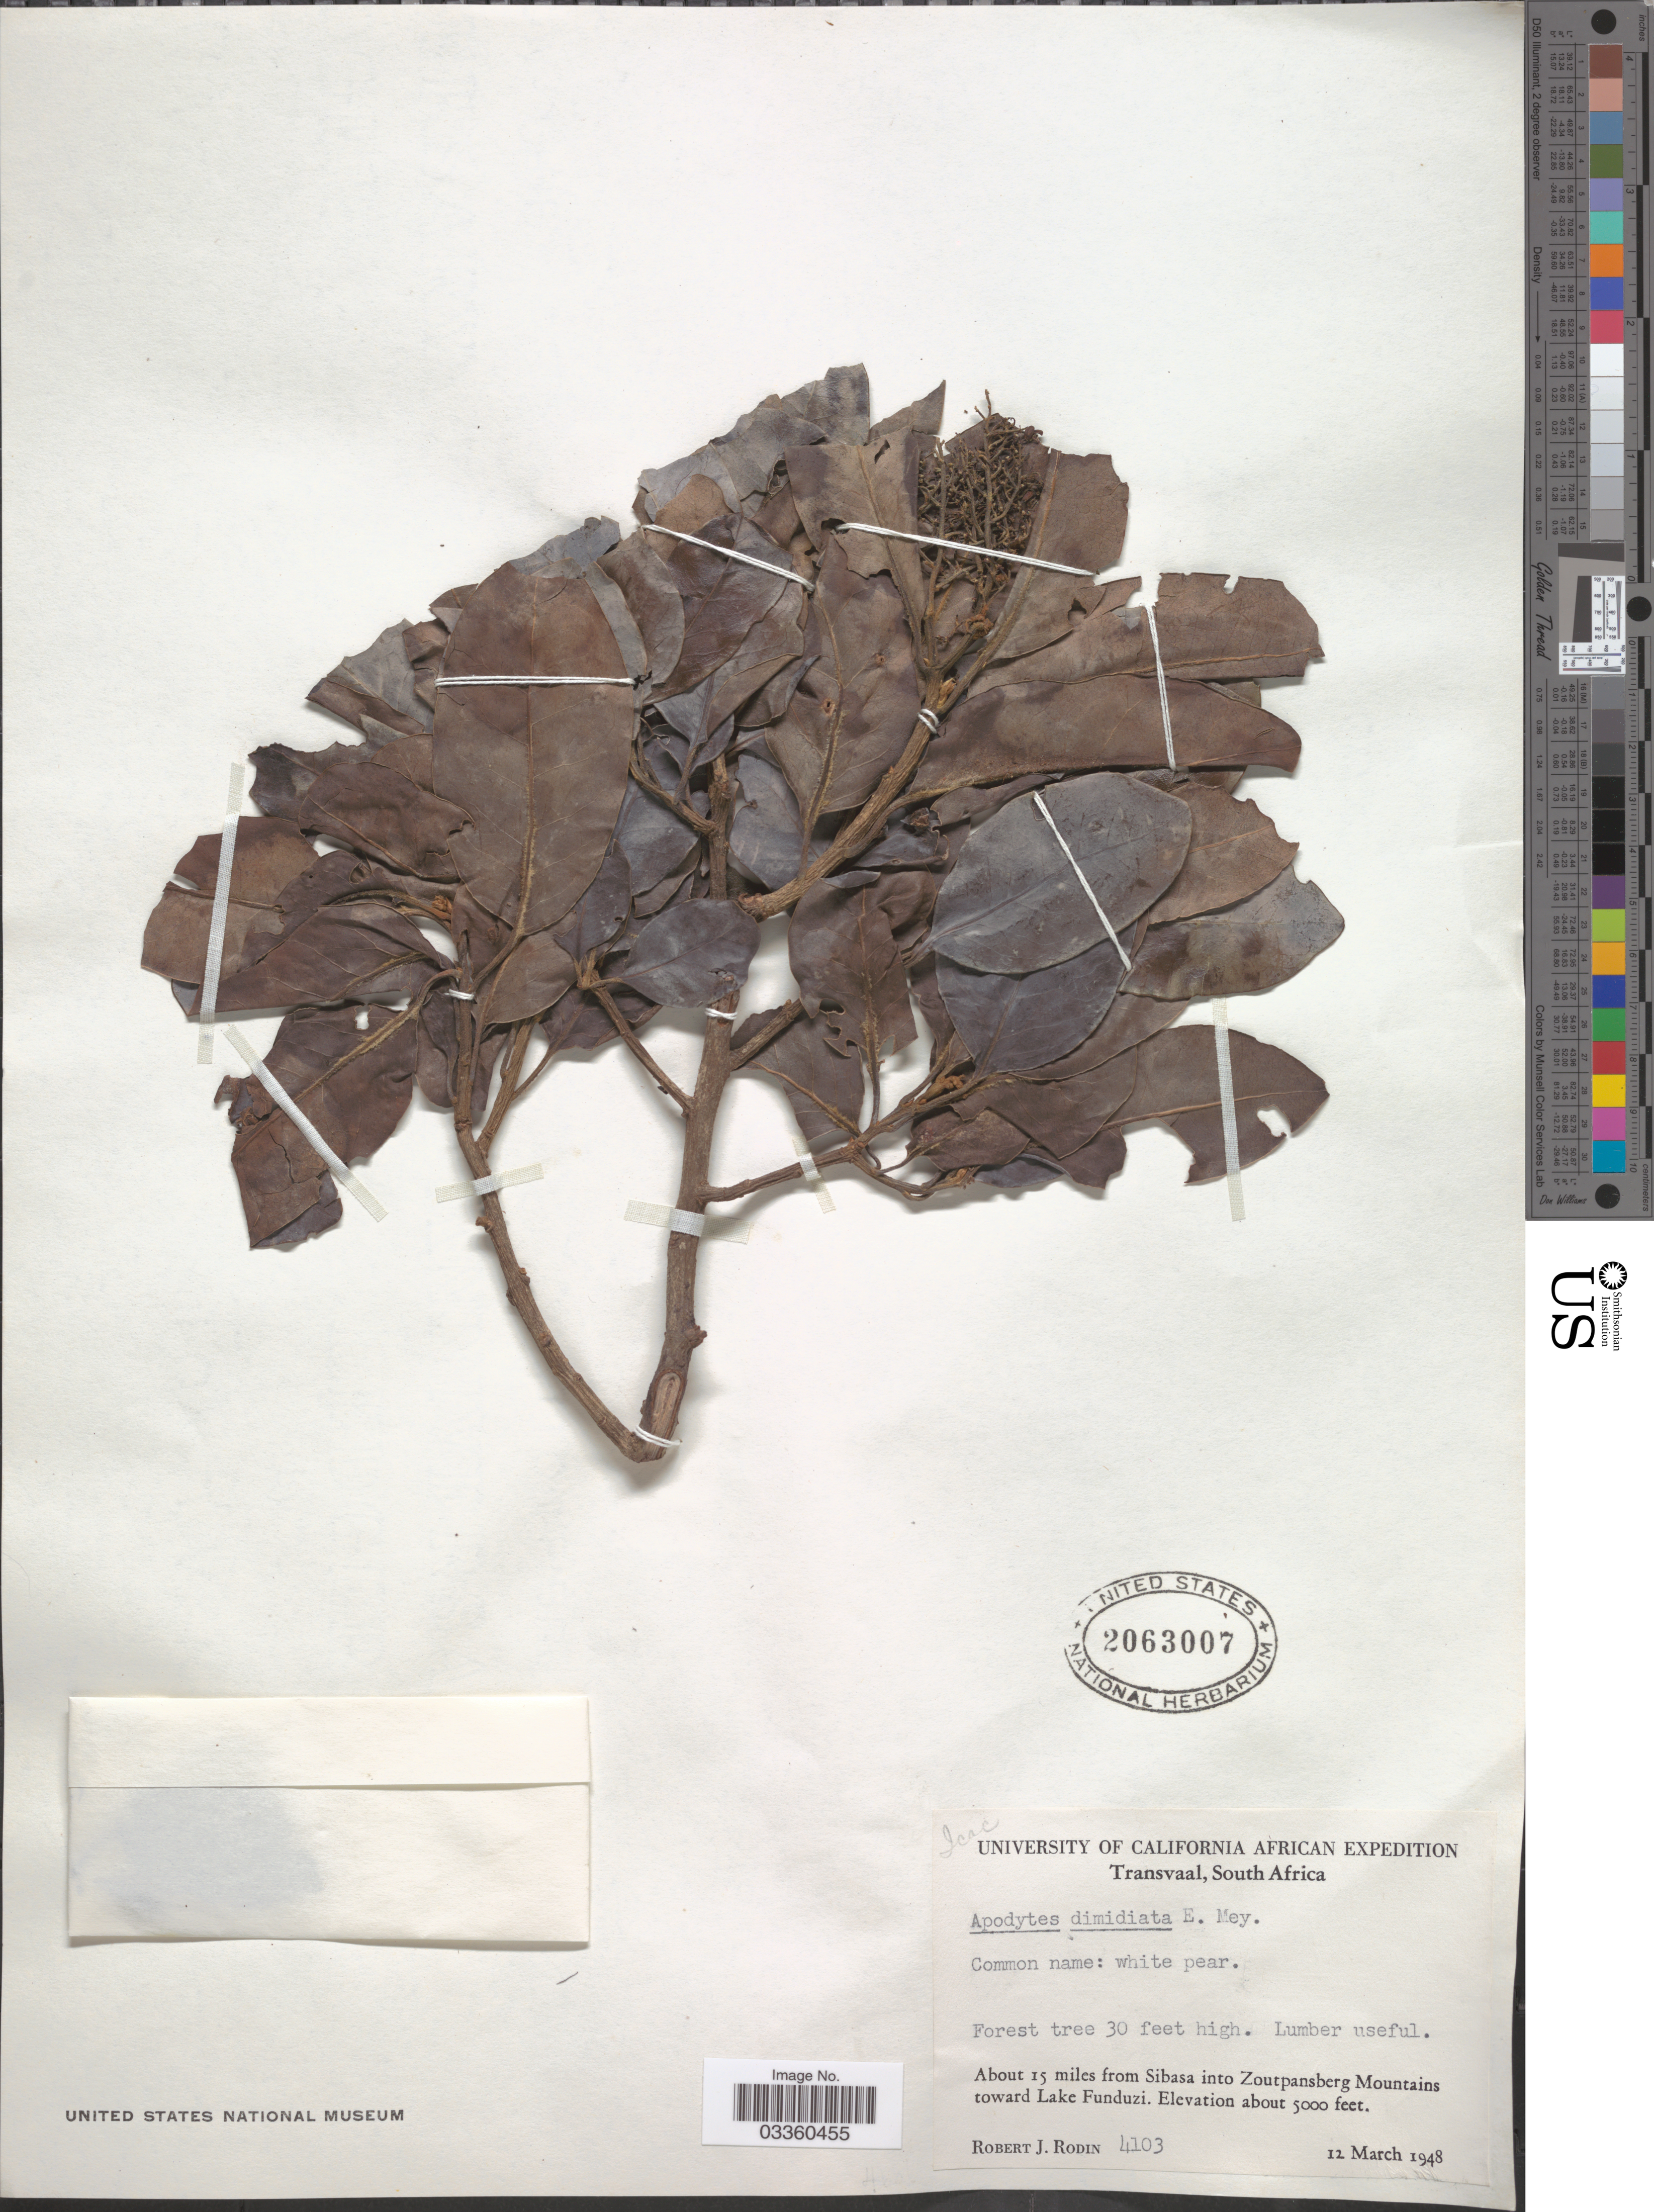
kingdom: Plantae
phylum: Tracheophyta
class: Magnoliopsida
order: Metteniusales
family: Metteniusaceae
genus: Apodytes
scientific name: Apodytes dimidiata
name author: E. Mey. ex Arn.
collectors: R. J. Rodin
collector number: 4103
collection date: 1948-03-12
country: South Africa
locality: Transvaal. About 15 miles from Sibasa into Zoutpansberg Mountains toward Lake Funduzi.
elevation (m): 1524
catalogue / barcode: US 2063007